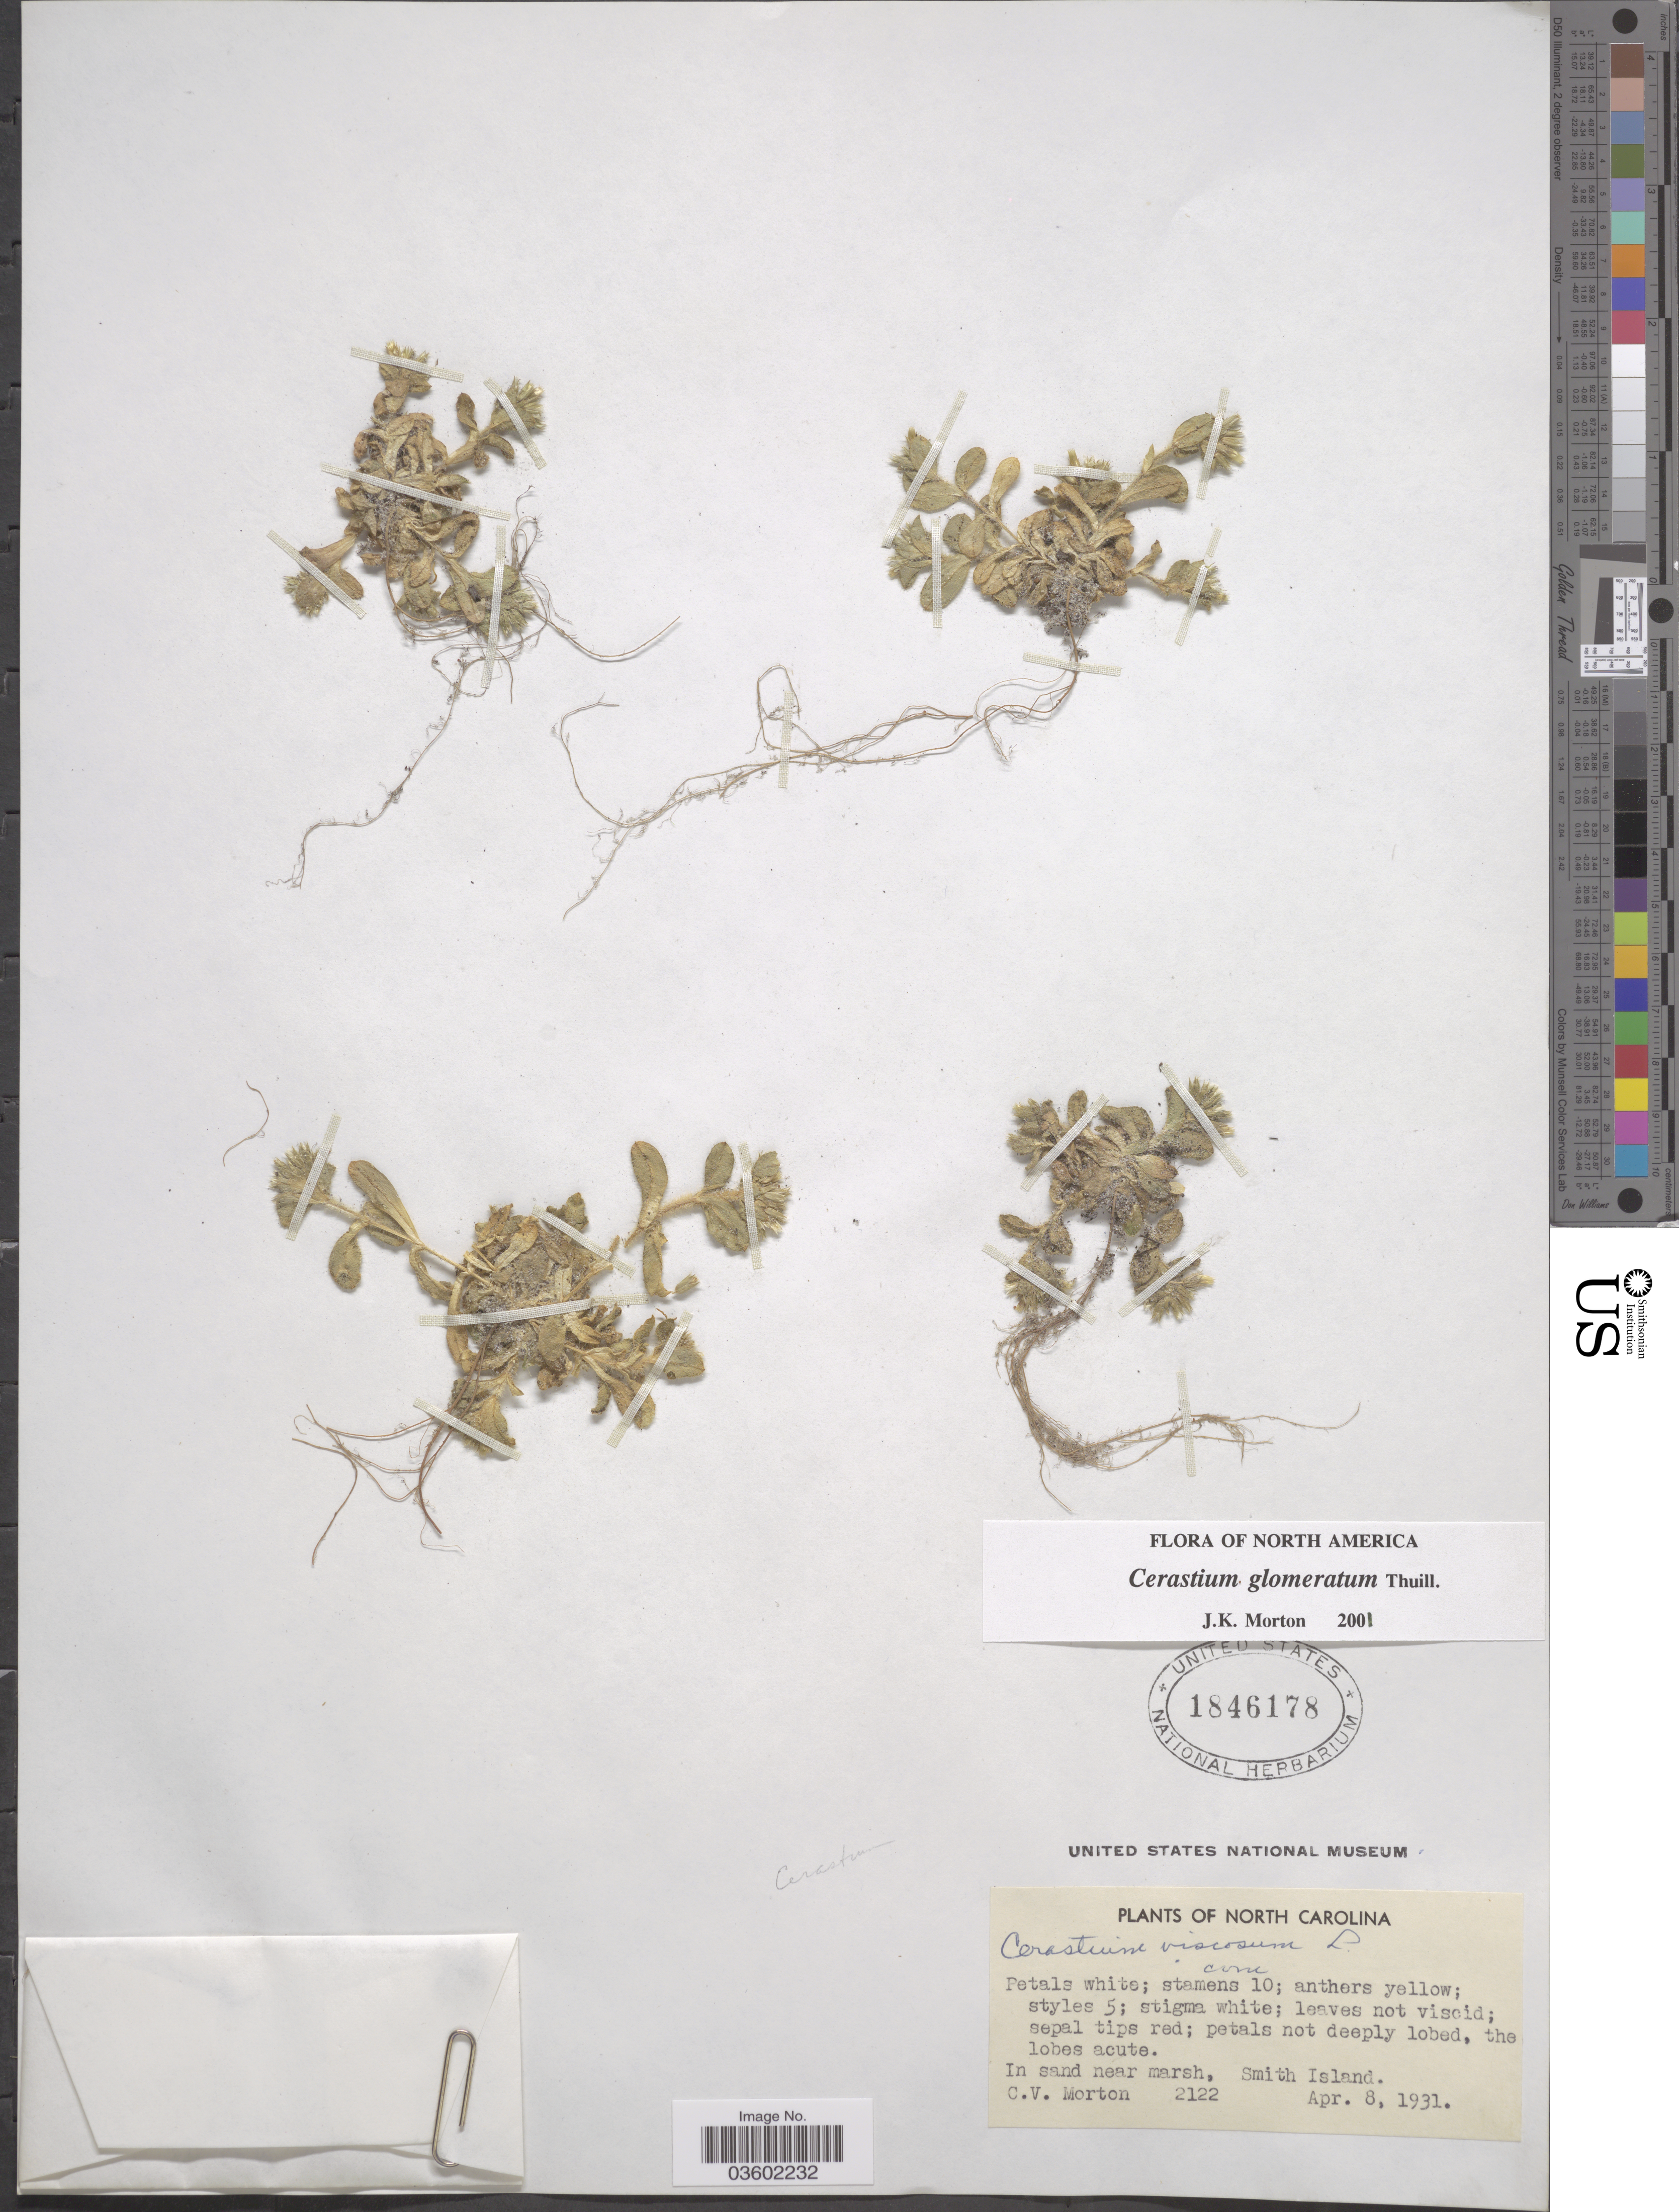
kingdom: Plantae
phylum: Tracheophyta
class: Magnoliopsida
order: Caryophyllales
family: Caryophyllaceae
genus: Cerastium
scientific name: Cerastium viscosum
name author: L.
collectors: C. V. Morton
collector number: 2122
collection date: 1931-04-08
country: United States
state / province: North Carolina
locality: Smith Island.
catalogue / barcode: US 1846178